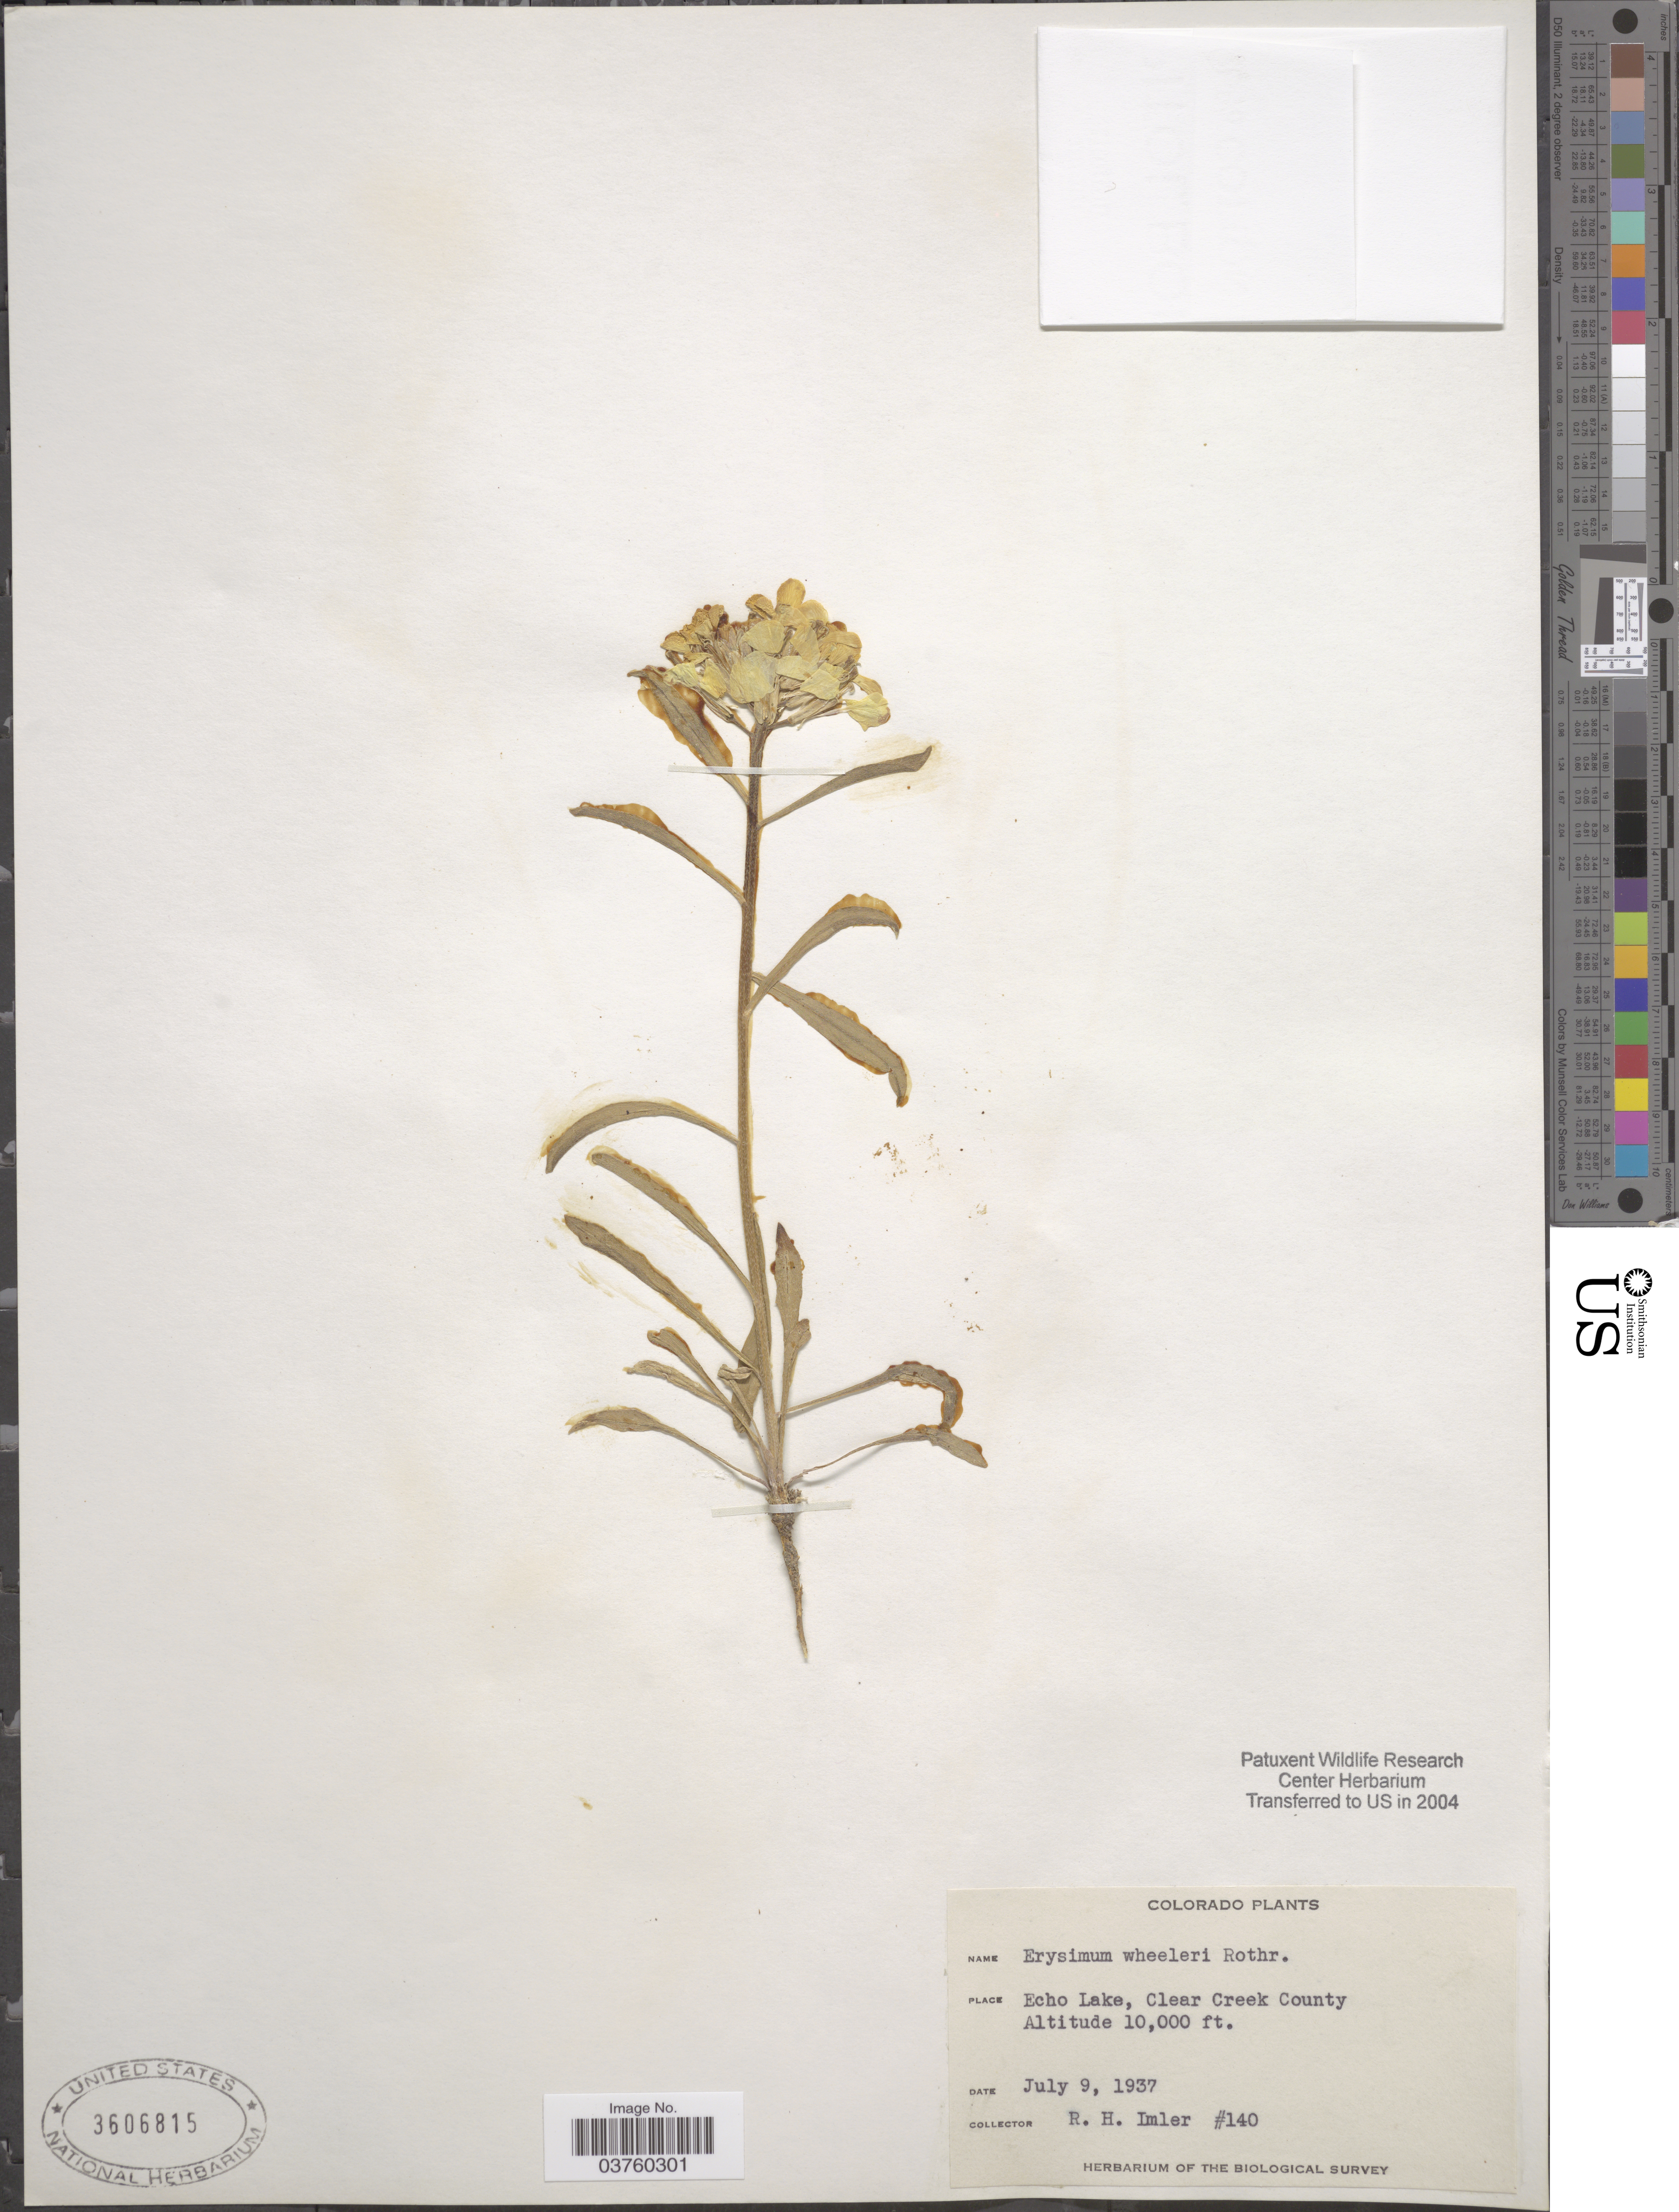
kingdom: Plantae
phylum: Tracheophyta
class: Magnoliopsida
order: Brassicales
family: Brassicaceae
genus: Erysimum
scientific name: Erysimum capitatum var. argillosum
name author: (Greene) R.J. Davis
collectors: R. Imler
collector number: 140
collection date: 1937-07-09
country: United States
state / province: Colorado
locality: Echo Lake, Clear Creek County.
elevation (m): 3048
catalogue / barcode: US 3606815